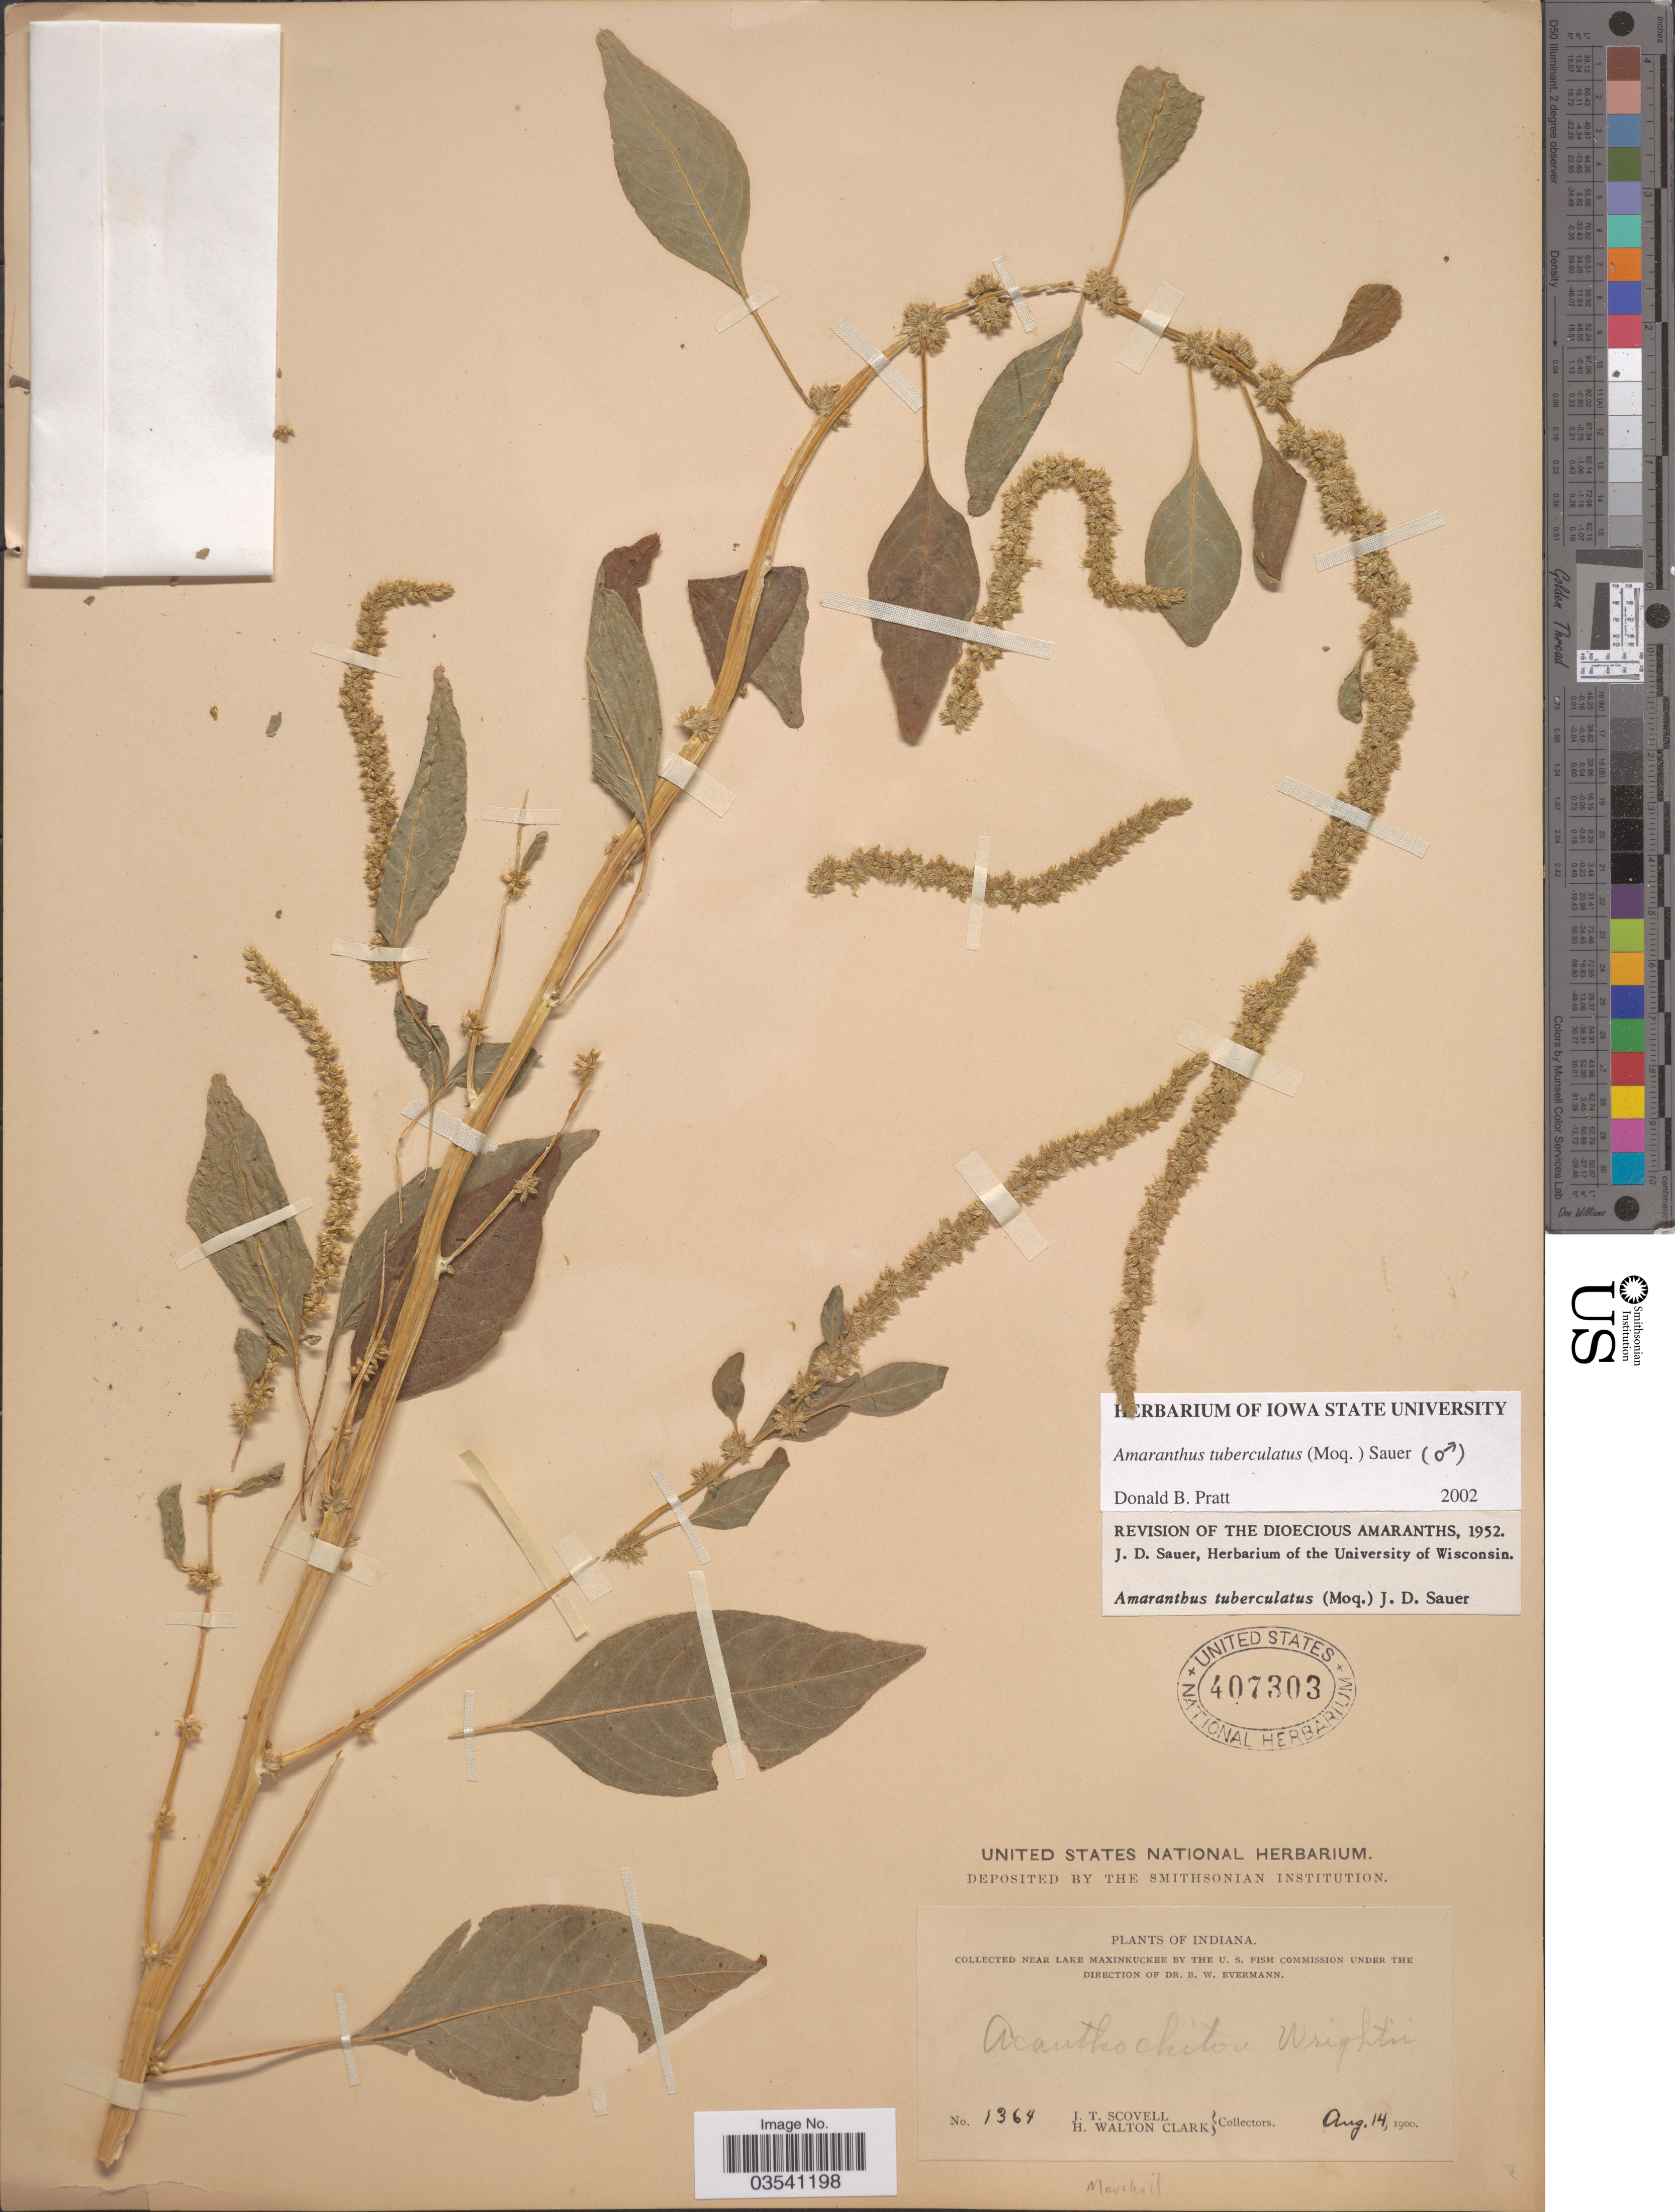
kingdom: Plantae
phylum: Tracheophyta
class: Magnoliopsida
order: Caryophyllales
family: Amaranthaceae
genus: Amaranthus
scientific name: Amaranthus tuberculatus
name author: (Moq.) J.D. Sauer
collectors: J. T. Scovell & H. W. Clark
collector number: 1364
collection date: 1900-08-14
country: United States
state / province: Indiana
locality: Near Lake Maxinkuckee. Marchall [unsure placement].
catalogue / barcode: US 407303